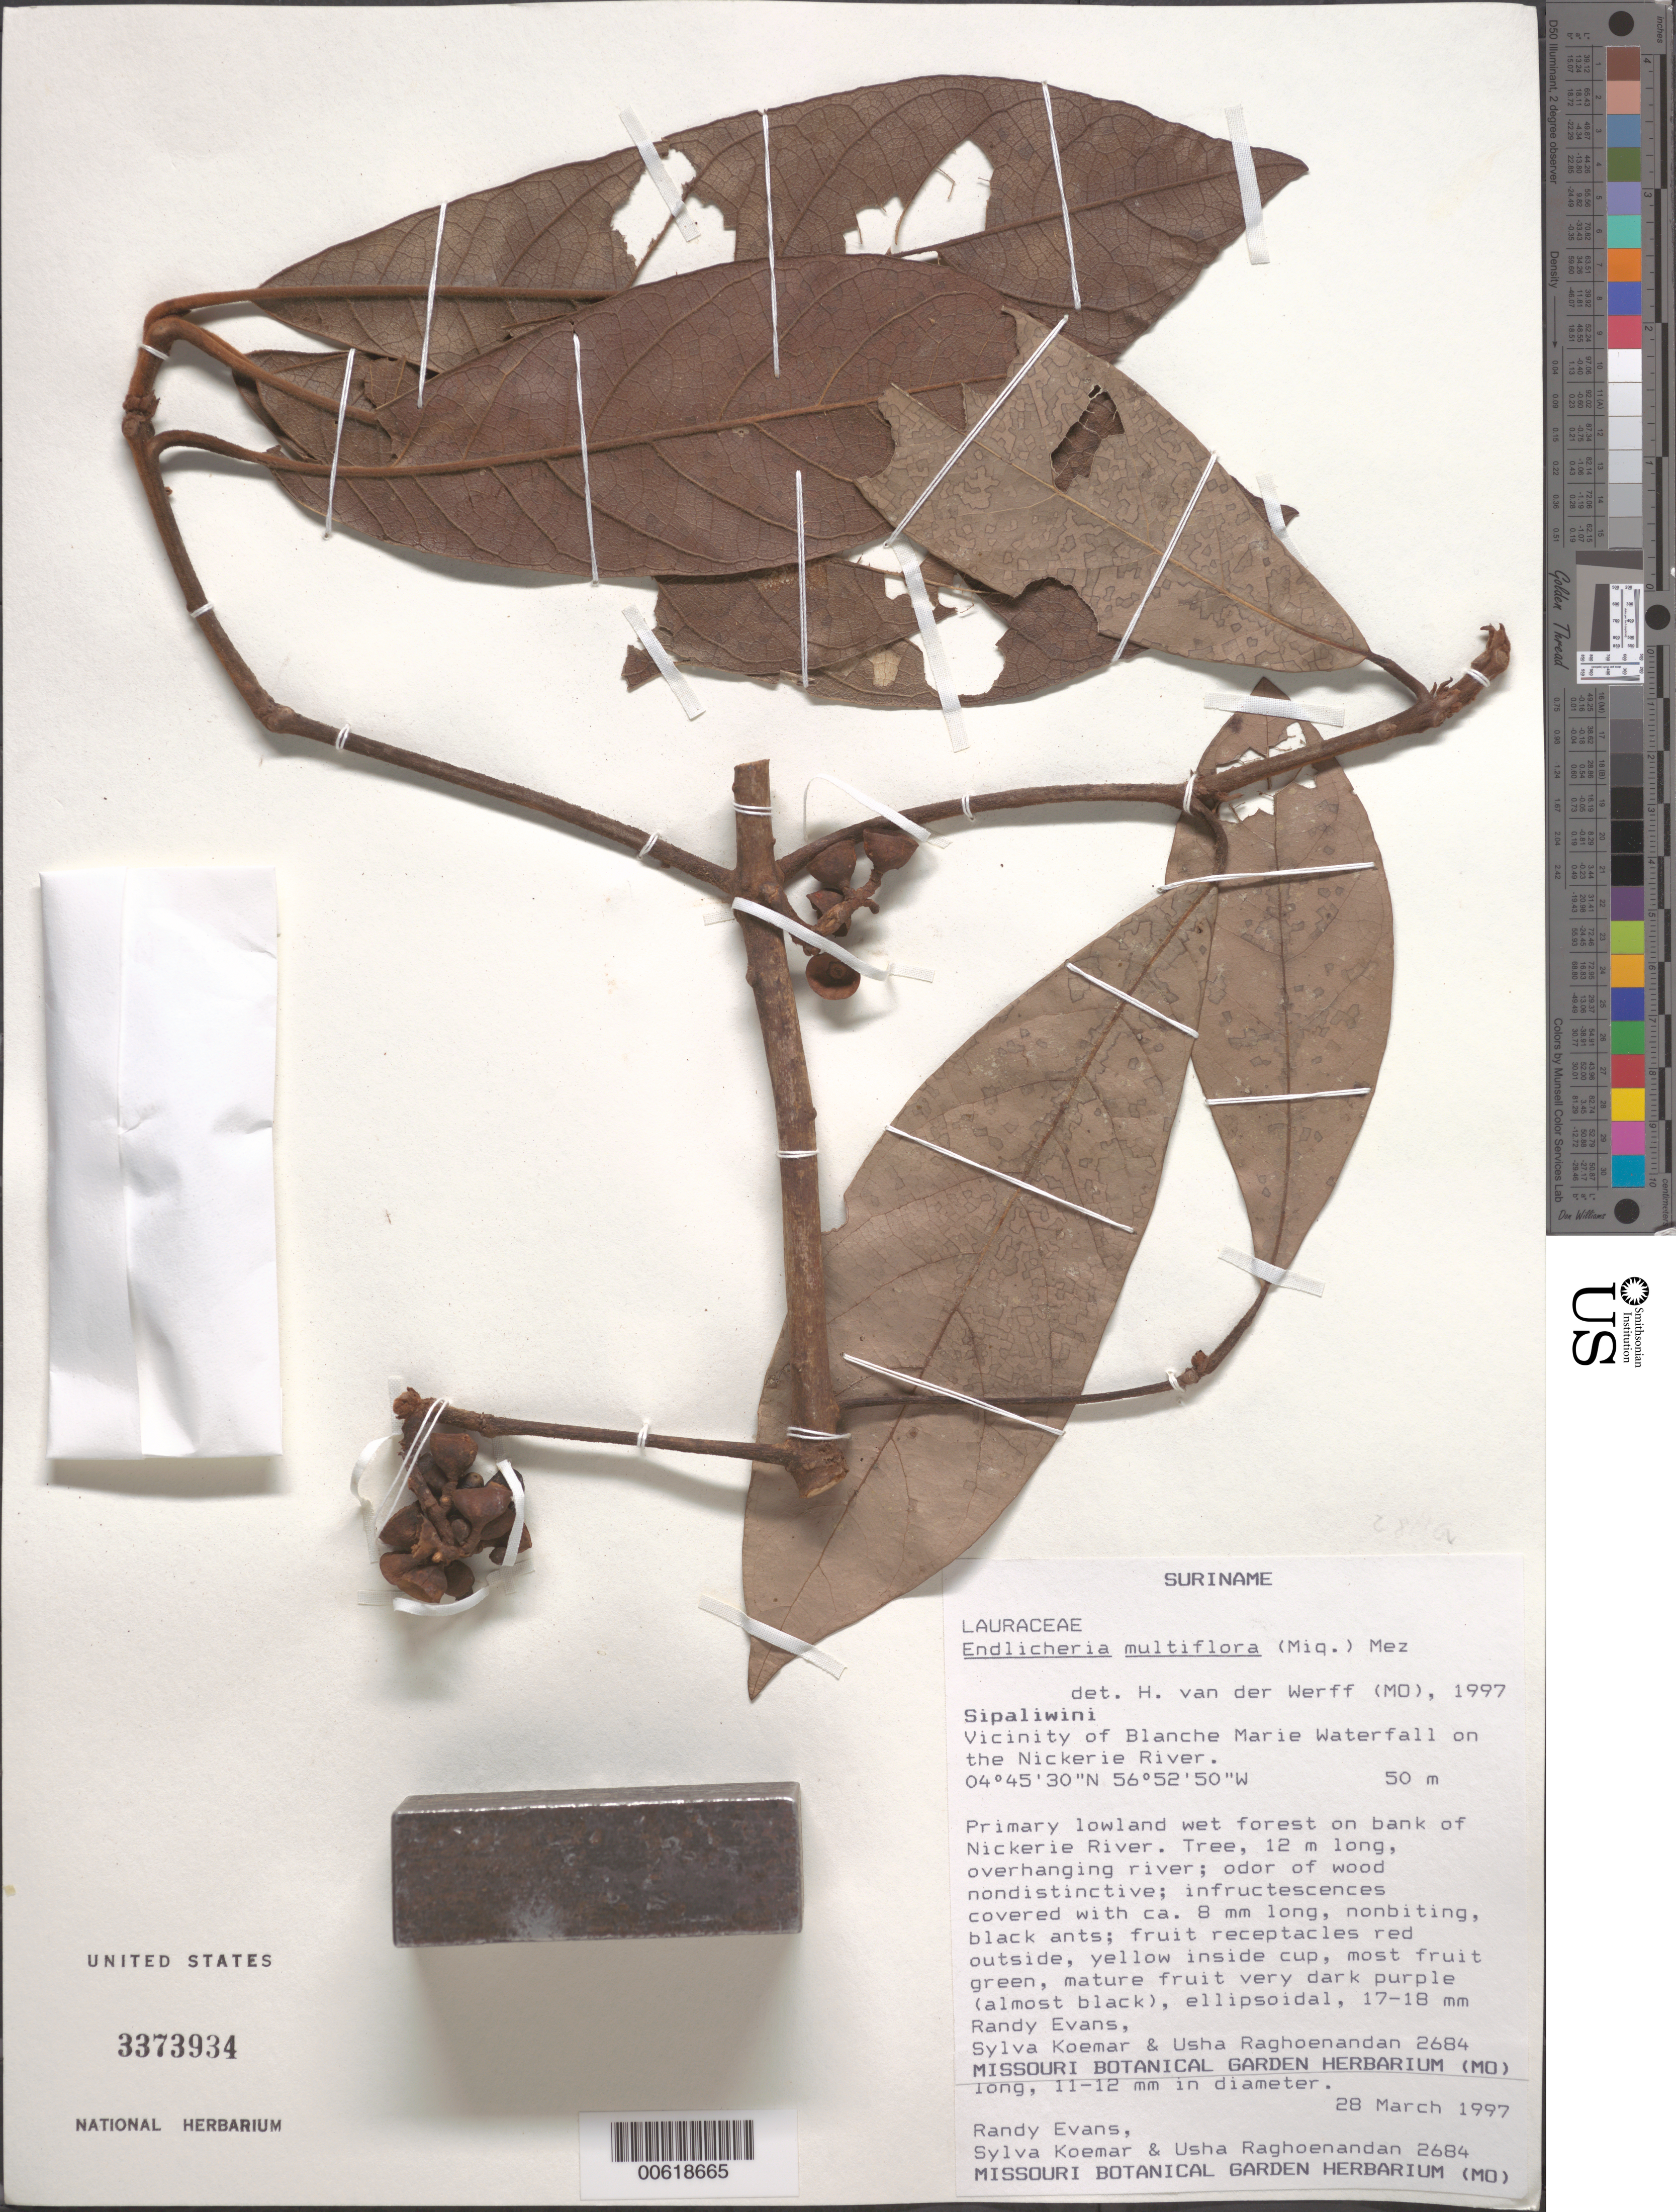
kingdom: Plantae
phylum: Tracheophyta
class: Magnoliopsida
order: Laurales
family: Lauraceae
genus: Endlicheria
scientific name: Endlicheria mulitflora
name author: (Micx.) Mez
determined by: van der Werff, H., (MO), Missouri Botanical Garden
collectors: R. Evans, S. Koemar & U. Raghoenandan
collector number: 2684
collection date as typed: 28-Mar-97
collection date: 1997-03-28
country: Suriname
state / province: Sipaliwini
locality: Blanche Marie Waterfall, vic., on Nickerie R.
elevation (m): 50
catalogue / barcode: US 3373934